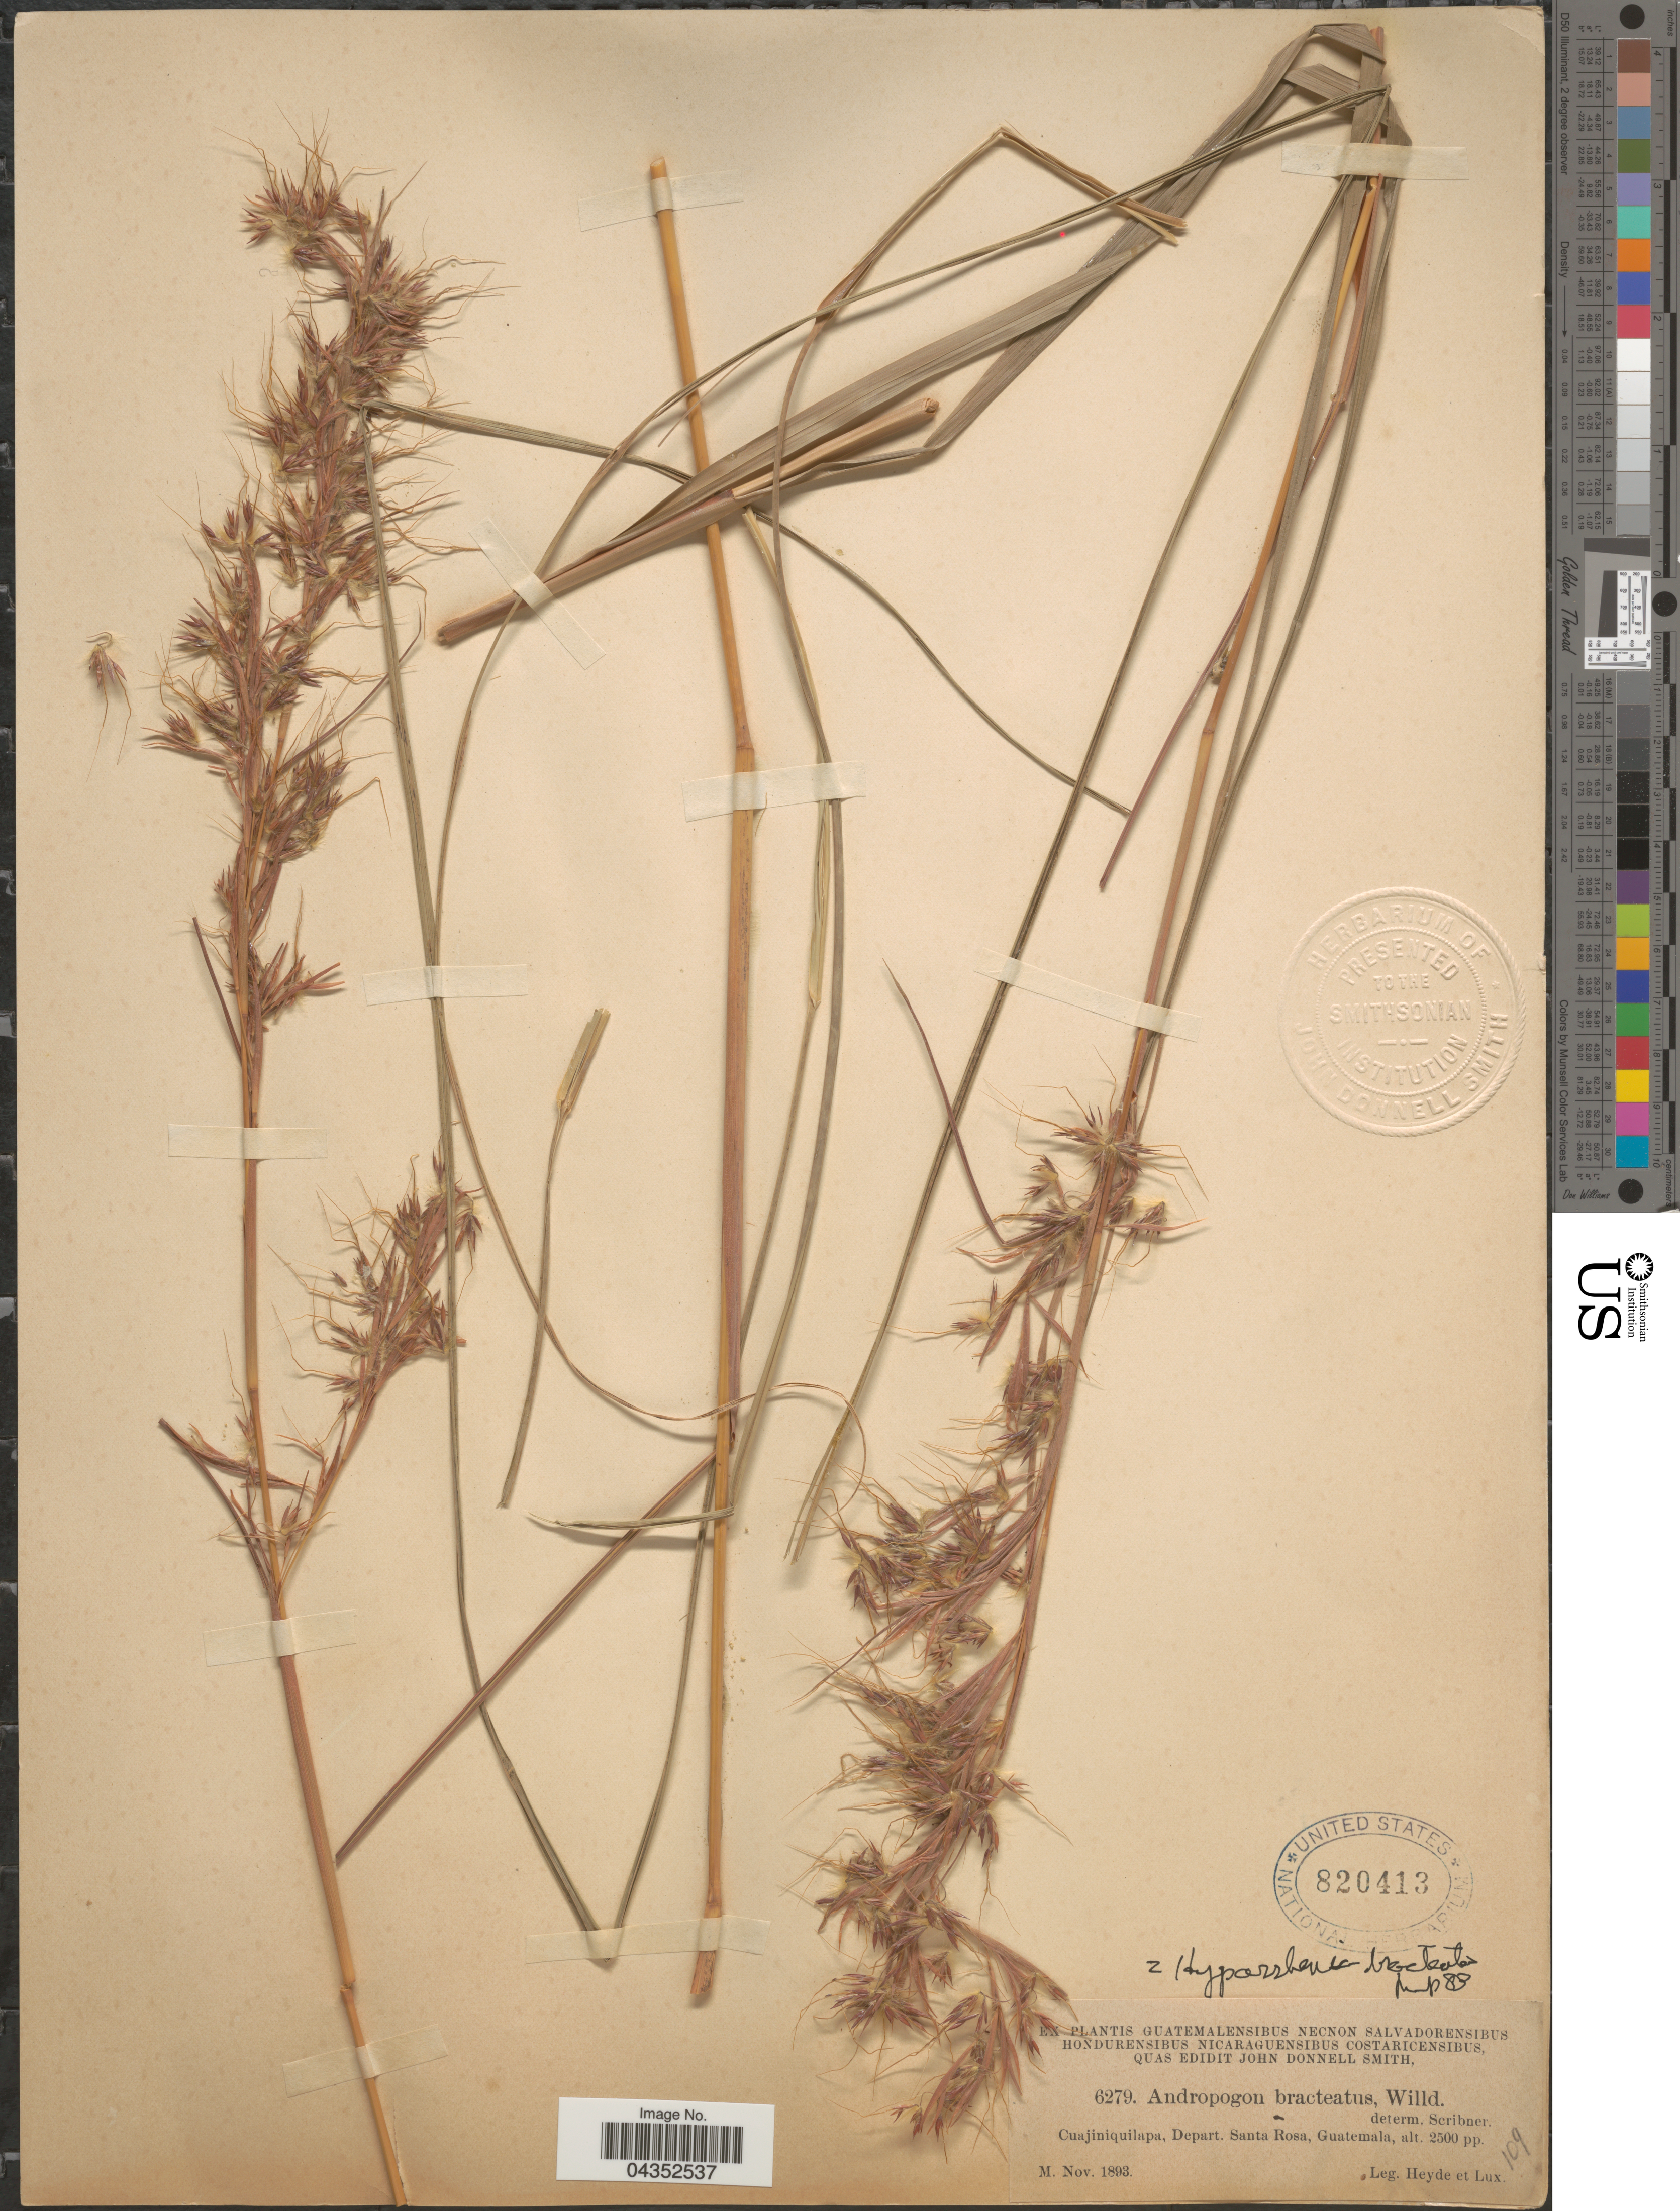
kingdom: Plantae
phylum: Tracheophyta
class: Liliopsida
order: Poales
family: Poaceae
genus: Hyparrhenia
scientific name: Hyparrhenia bracteata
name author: (Humb. & Bonpl.) Stapf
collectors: Heyde & Lux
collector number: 6279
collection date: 1893-11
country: Guatemala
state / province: Santa Rosa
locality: Cuajiniquilapa, Depart. Santa Rosa.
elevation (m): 762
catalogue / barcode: US 820413